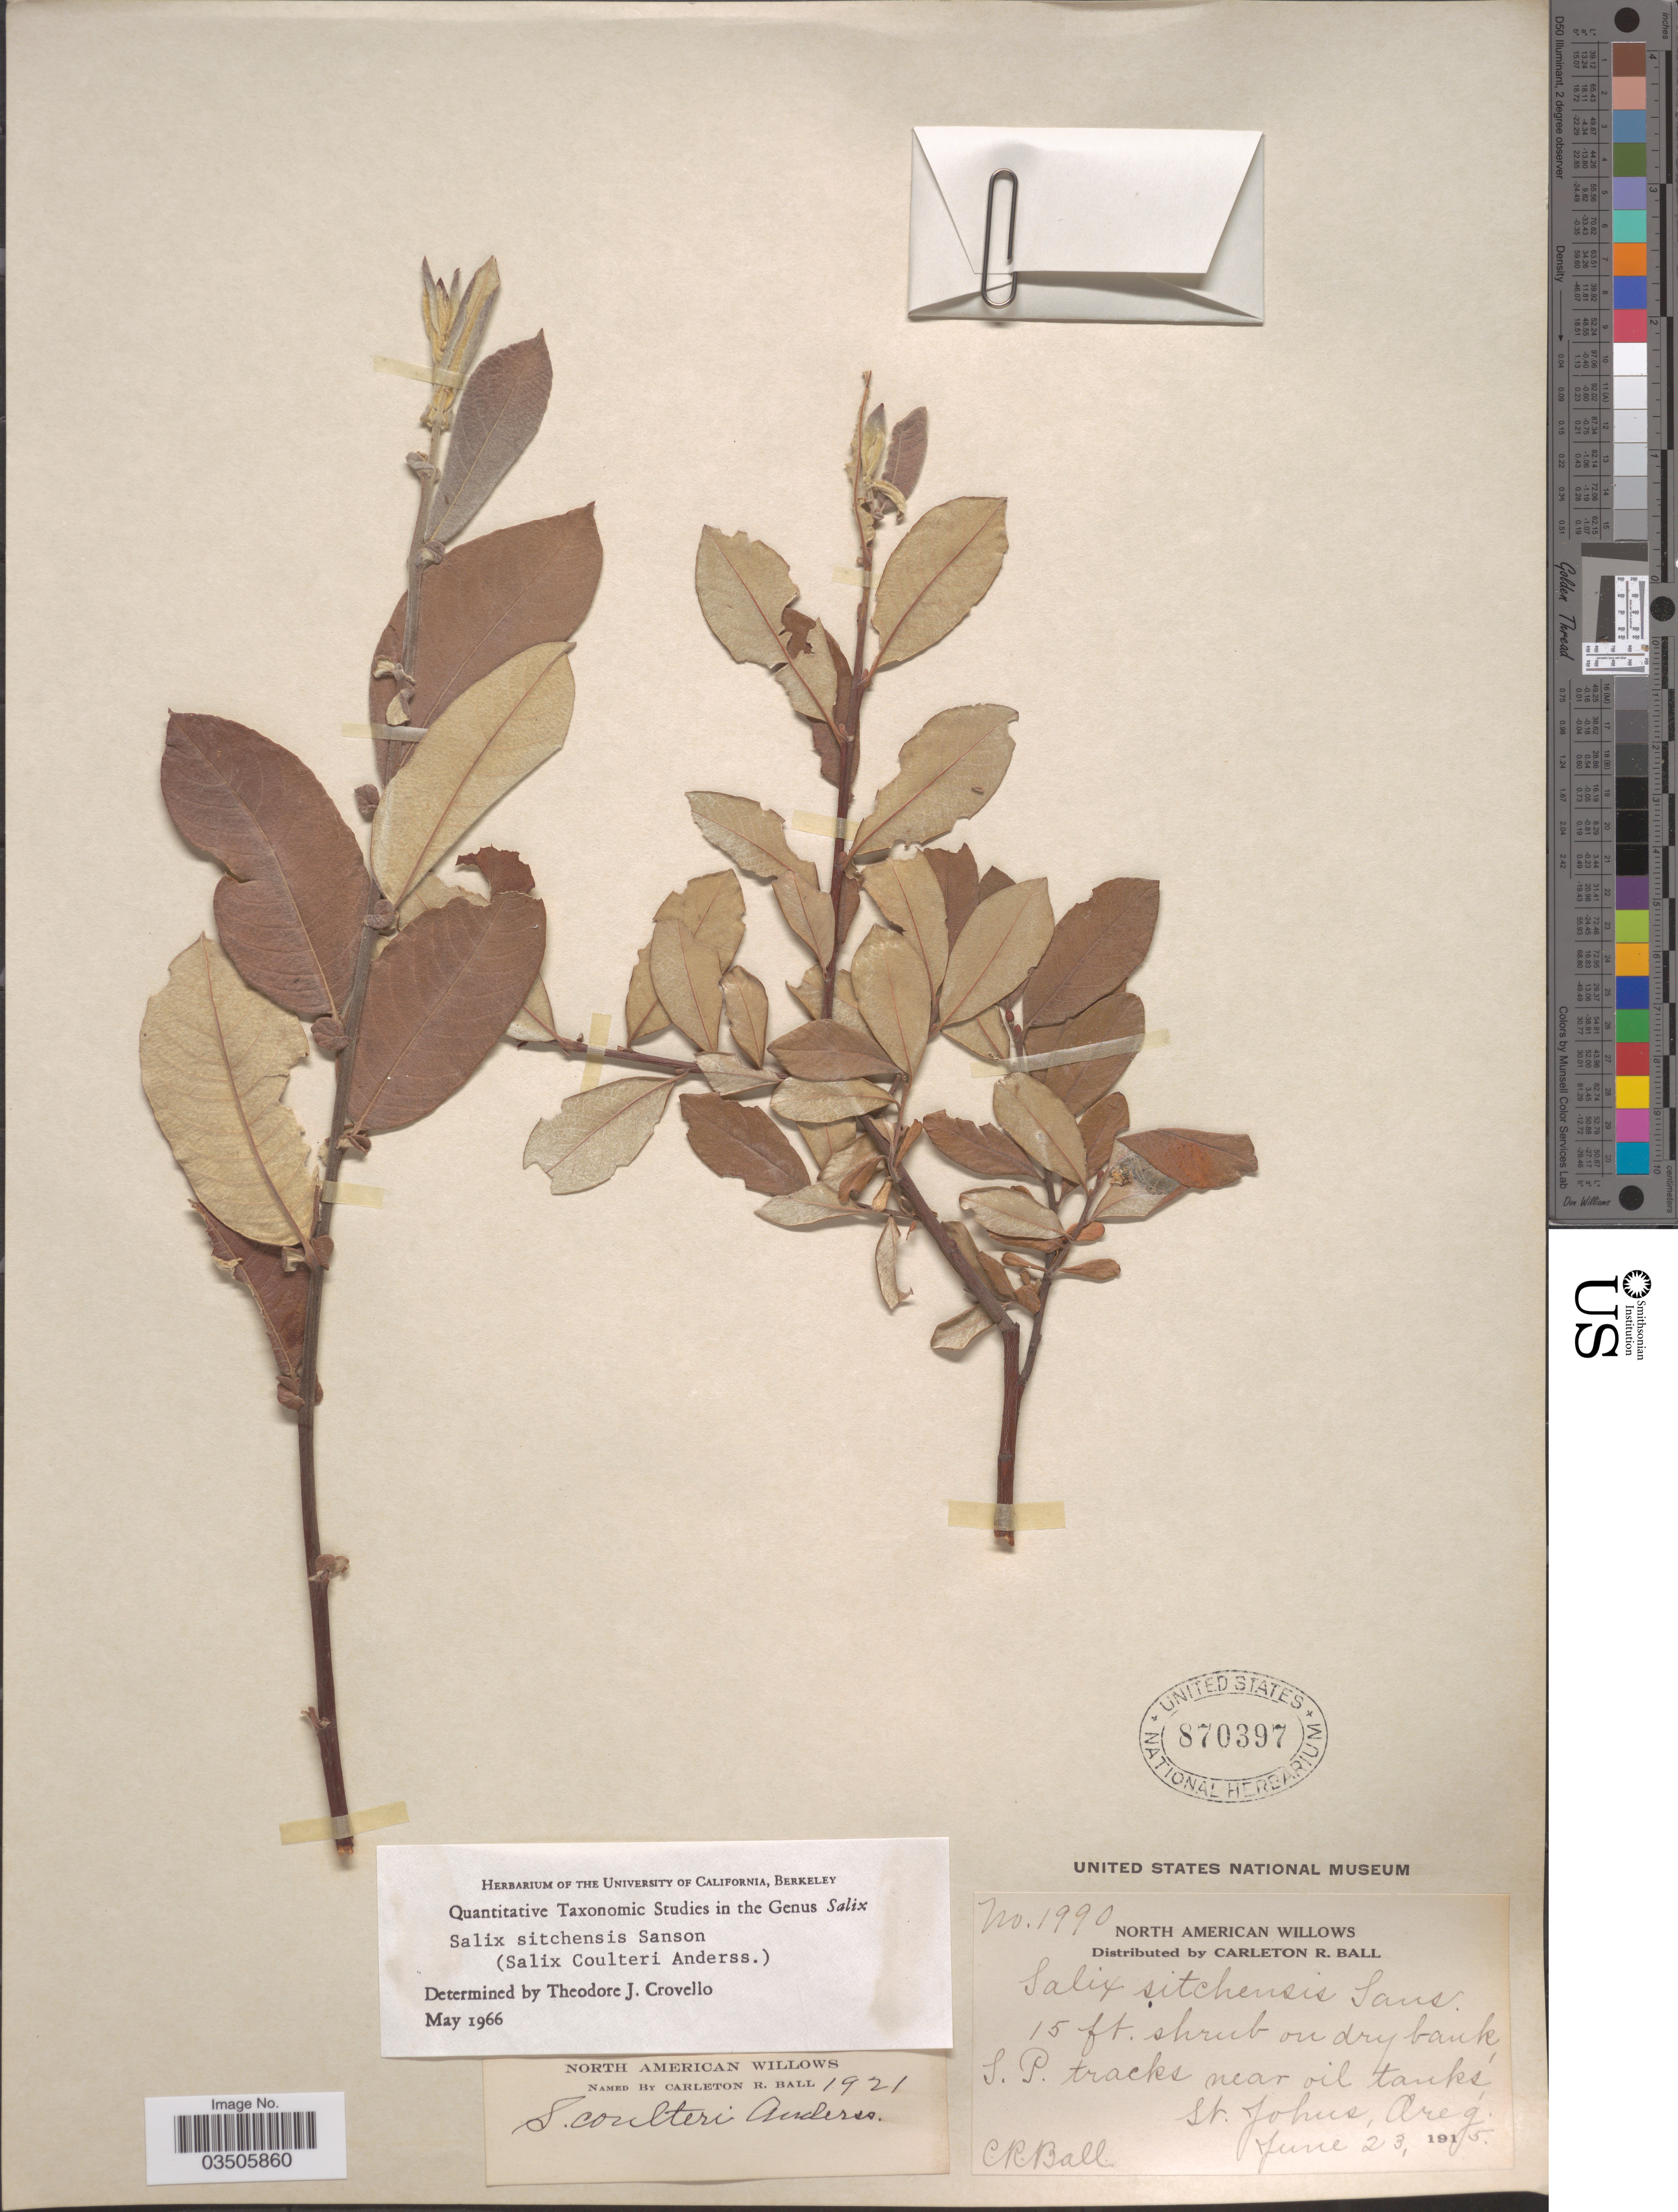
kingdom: Plantae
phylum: Tracheophyta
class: Magnoliopsida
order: Malpighiales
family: Salicaceae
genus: Salix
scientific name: Salix sitchensis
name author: Sanson ex Bong.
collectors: C. R. Ball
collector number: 1990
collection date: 1915-06-23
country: United States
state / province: Oregon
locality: S. P. tracks near oil tanks, St. Johns.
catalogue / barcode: US 870397